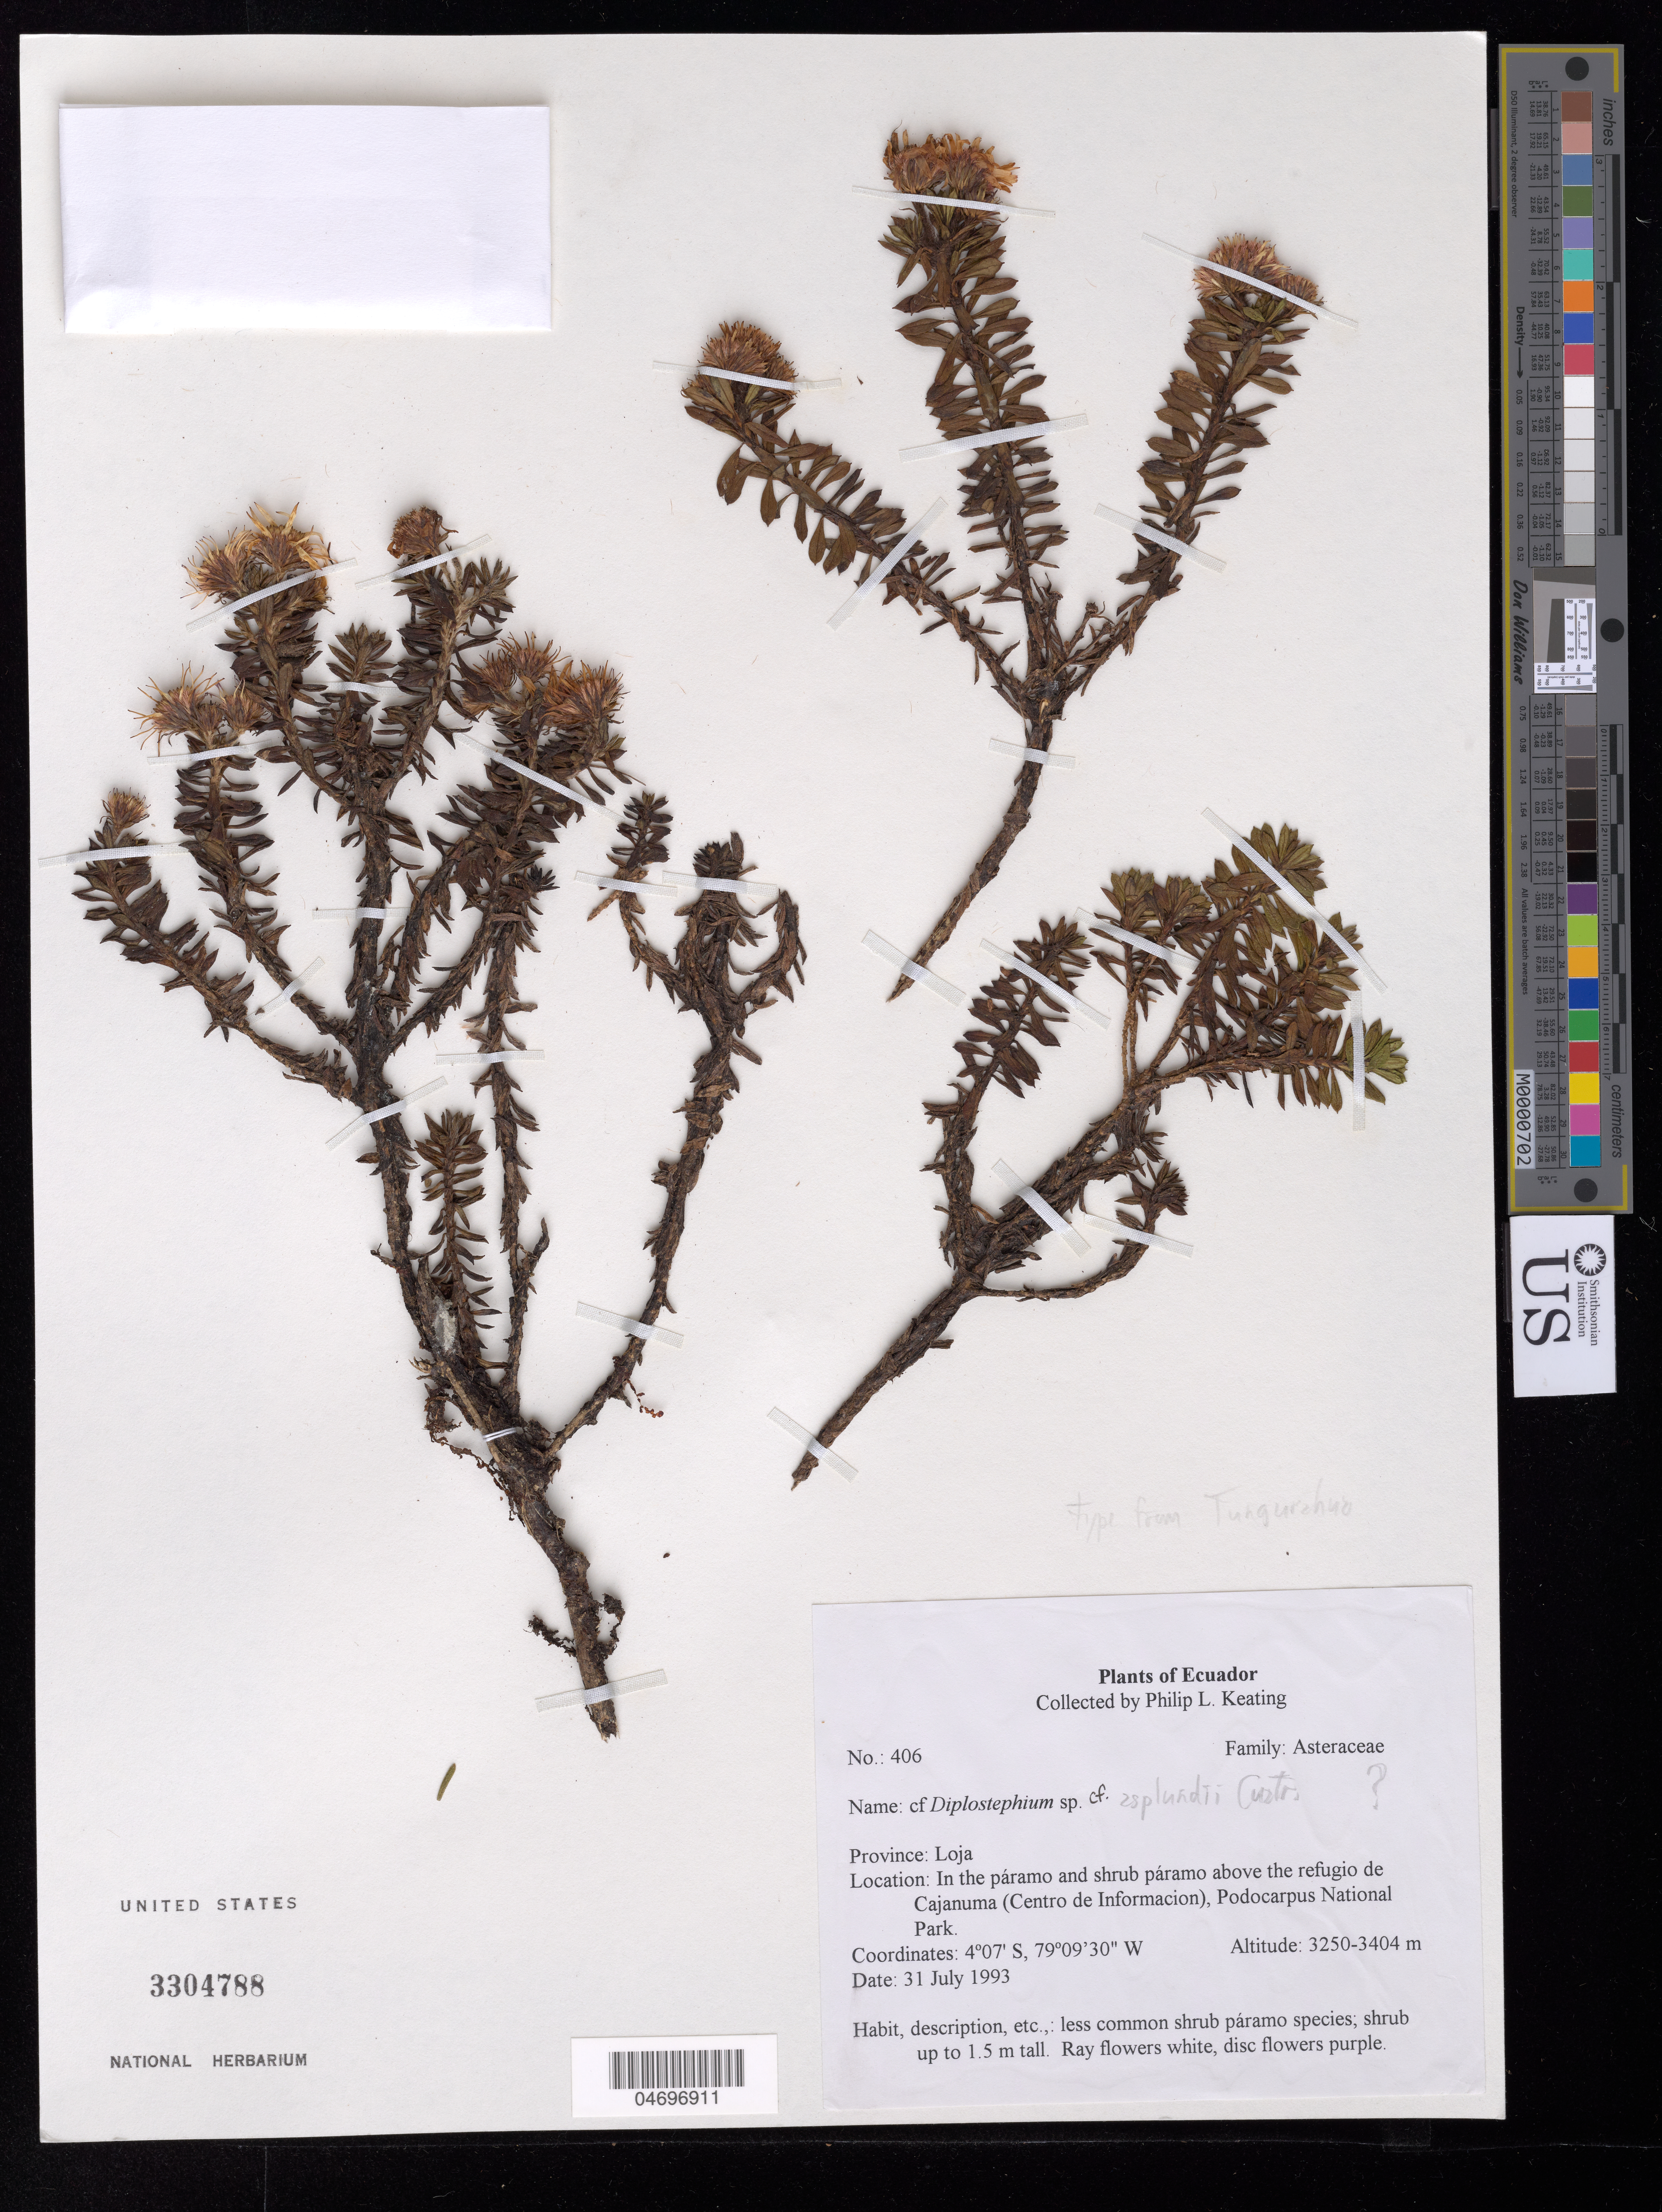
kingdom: Plantae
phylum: Tracheophyta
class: Magnoliopsida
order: Asterales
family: Asteraceae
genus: Diplostephium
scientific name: Diplostephium asplundii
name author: Cuatrec.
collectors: P. Keating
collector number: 406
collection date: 1993-07-31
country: Ecuador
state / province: Loja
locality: Above the refugio de Cajanuma (Centro de Informacion), Podocarpus National Park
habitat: Paramo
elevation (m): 3250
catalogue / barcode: US 3304788